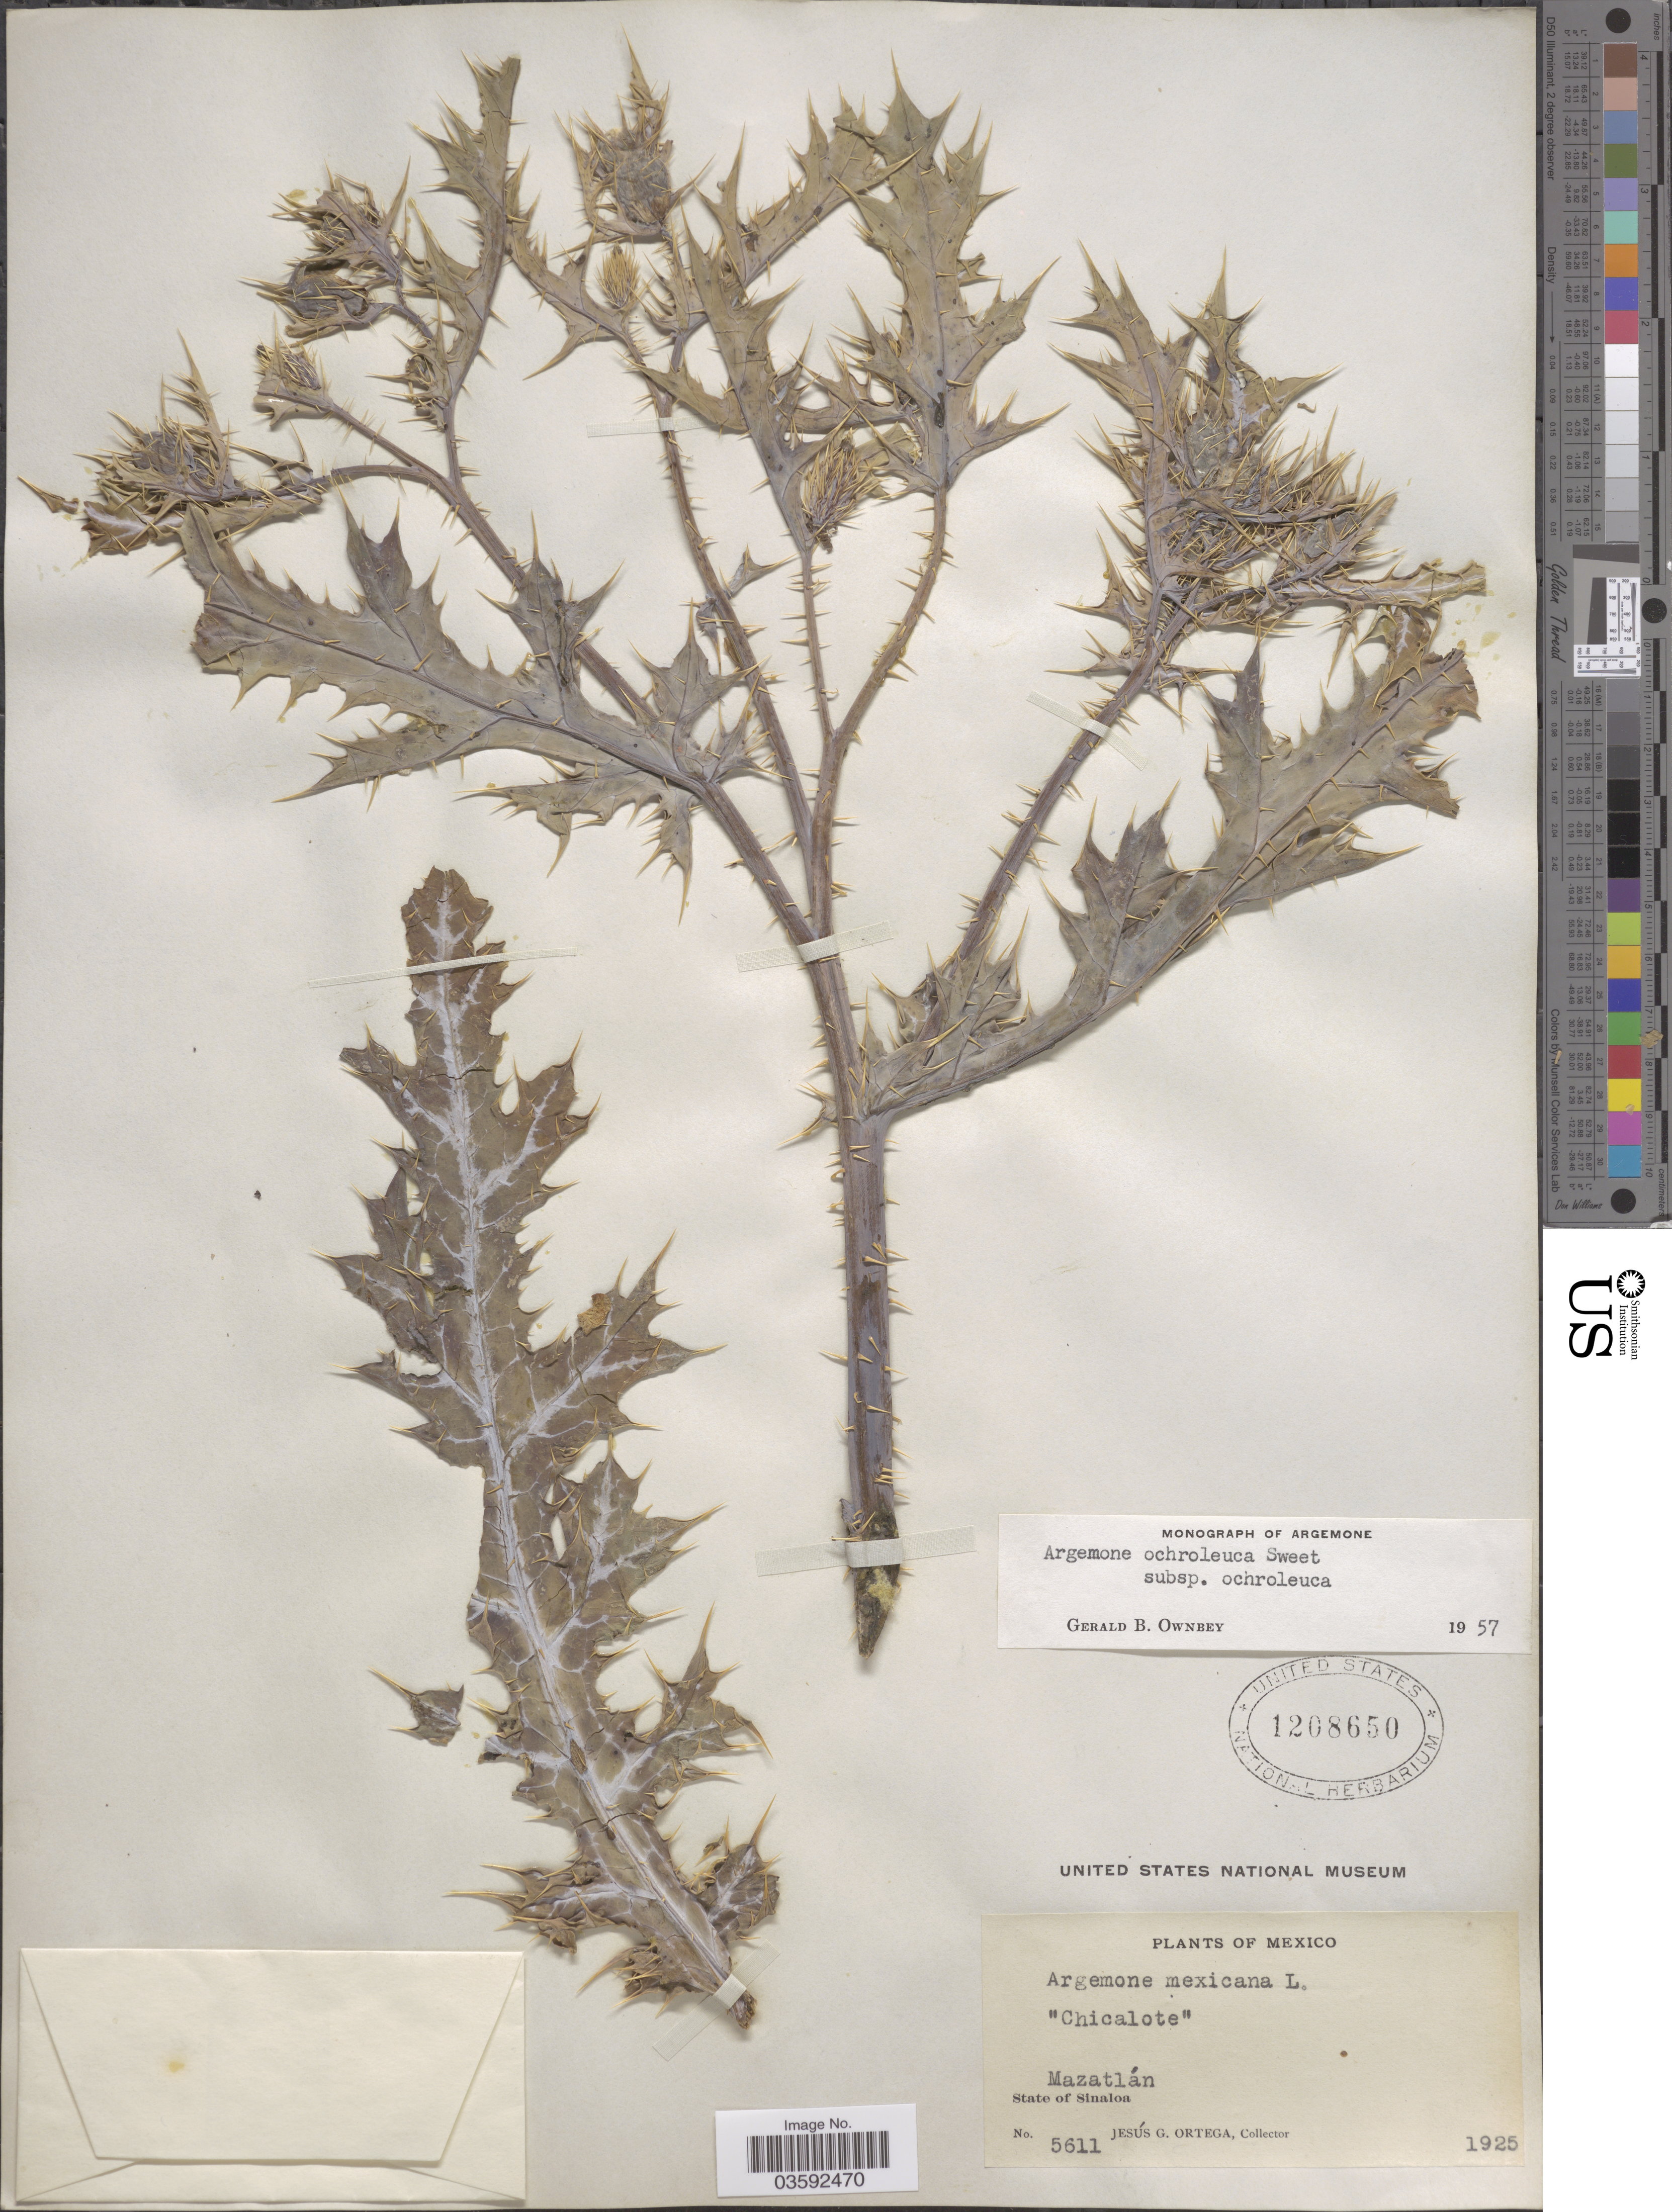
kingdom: Plantae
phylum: Tracheophyta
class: Magnoliopsida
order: Ranunculales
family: Papaveraceae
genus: Argemone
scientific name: Argemone ochroleuca subsp. ochroleuca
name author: Sweet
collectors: J. Ortega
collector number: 5611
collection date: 1925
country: Mexico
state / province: Sinaloa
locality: Mazatlán.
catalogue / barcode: US 1208650